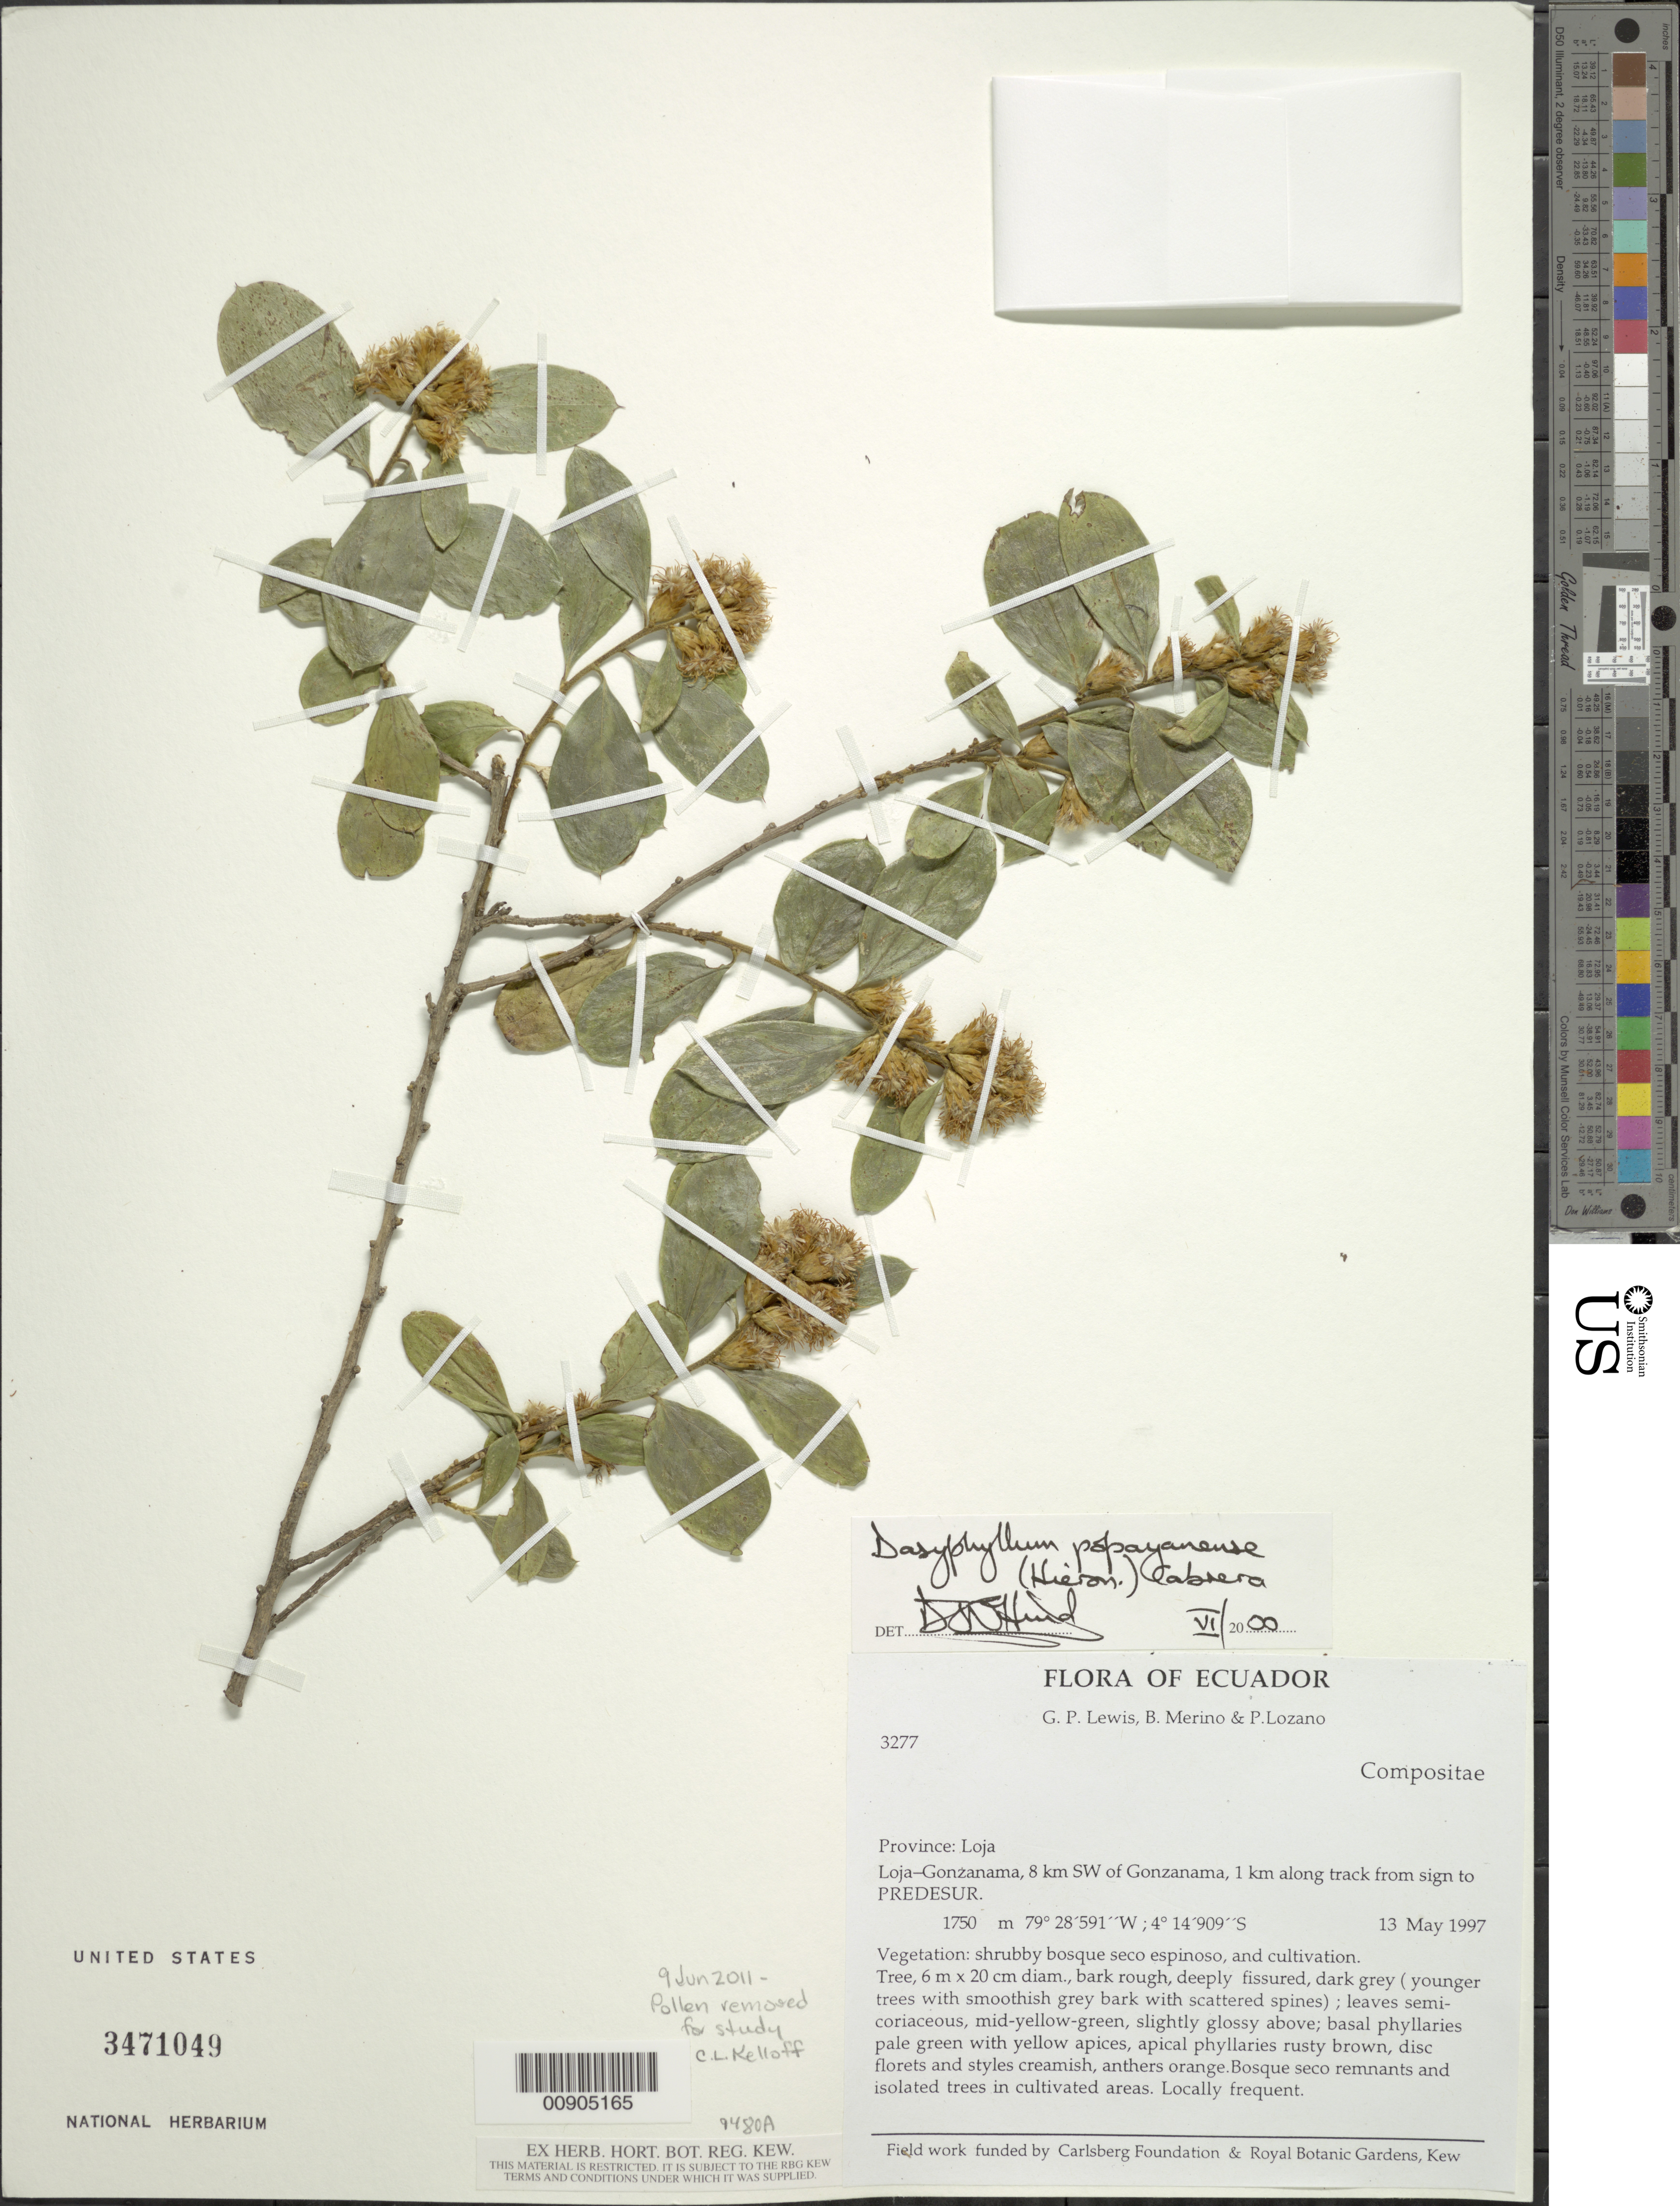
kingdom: Plantae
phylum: Tracheophyta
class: Magnoliopsida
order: Asterales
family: Asteraceae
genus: Dasyphyllum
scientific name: Dasyphyllum popayanense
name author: (Hieron.) Cabrera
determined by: Hind, N.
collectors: G. P. Lewis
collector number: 3277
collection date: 1997-05-13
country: Ecuador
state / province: Loja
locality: Loja to Gonzanama, 8 km SW of Gonzanama, 1 km along track from sign to PREDESUR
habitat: Shrubby bosque seco espinoso, and cultivation; in hedgerow on grassy embankment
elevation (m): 1750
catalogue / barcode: US 3471049